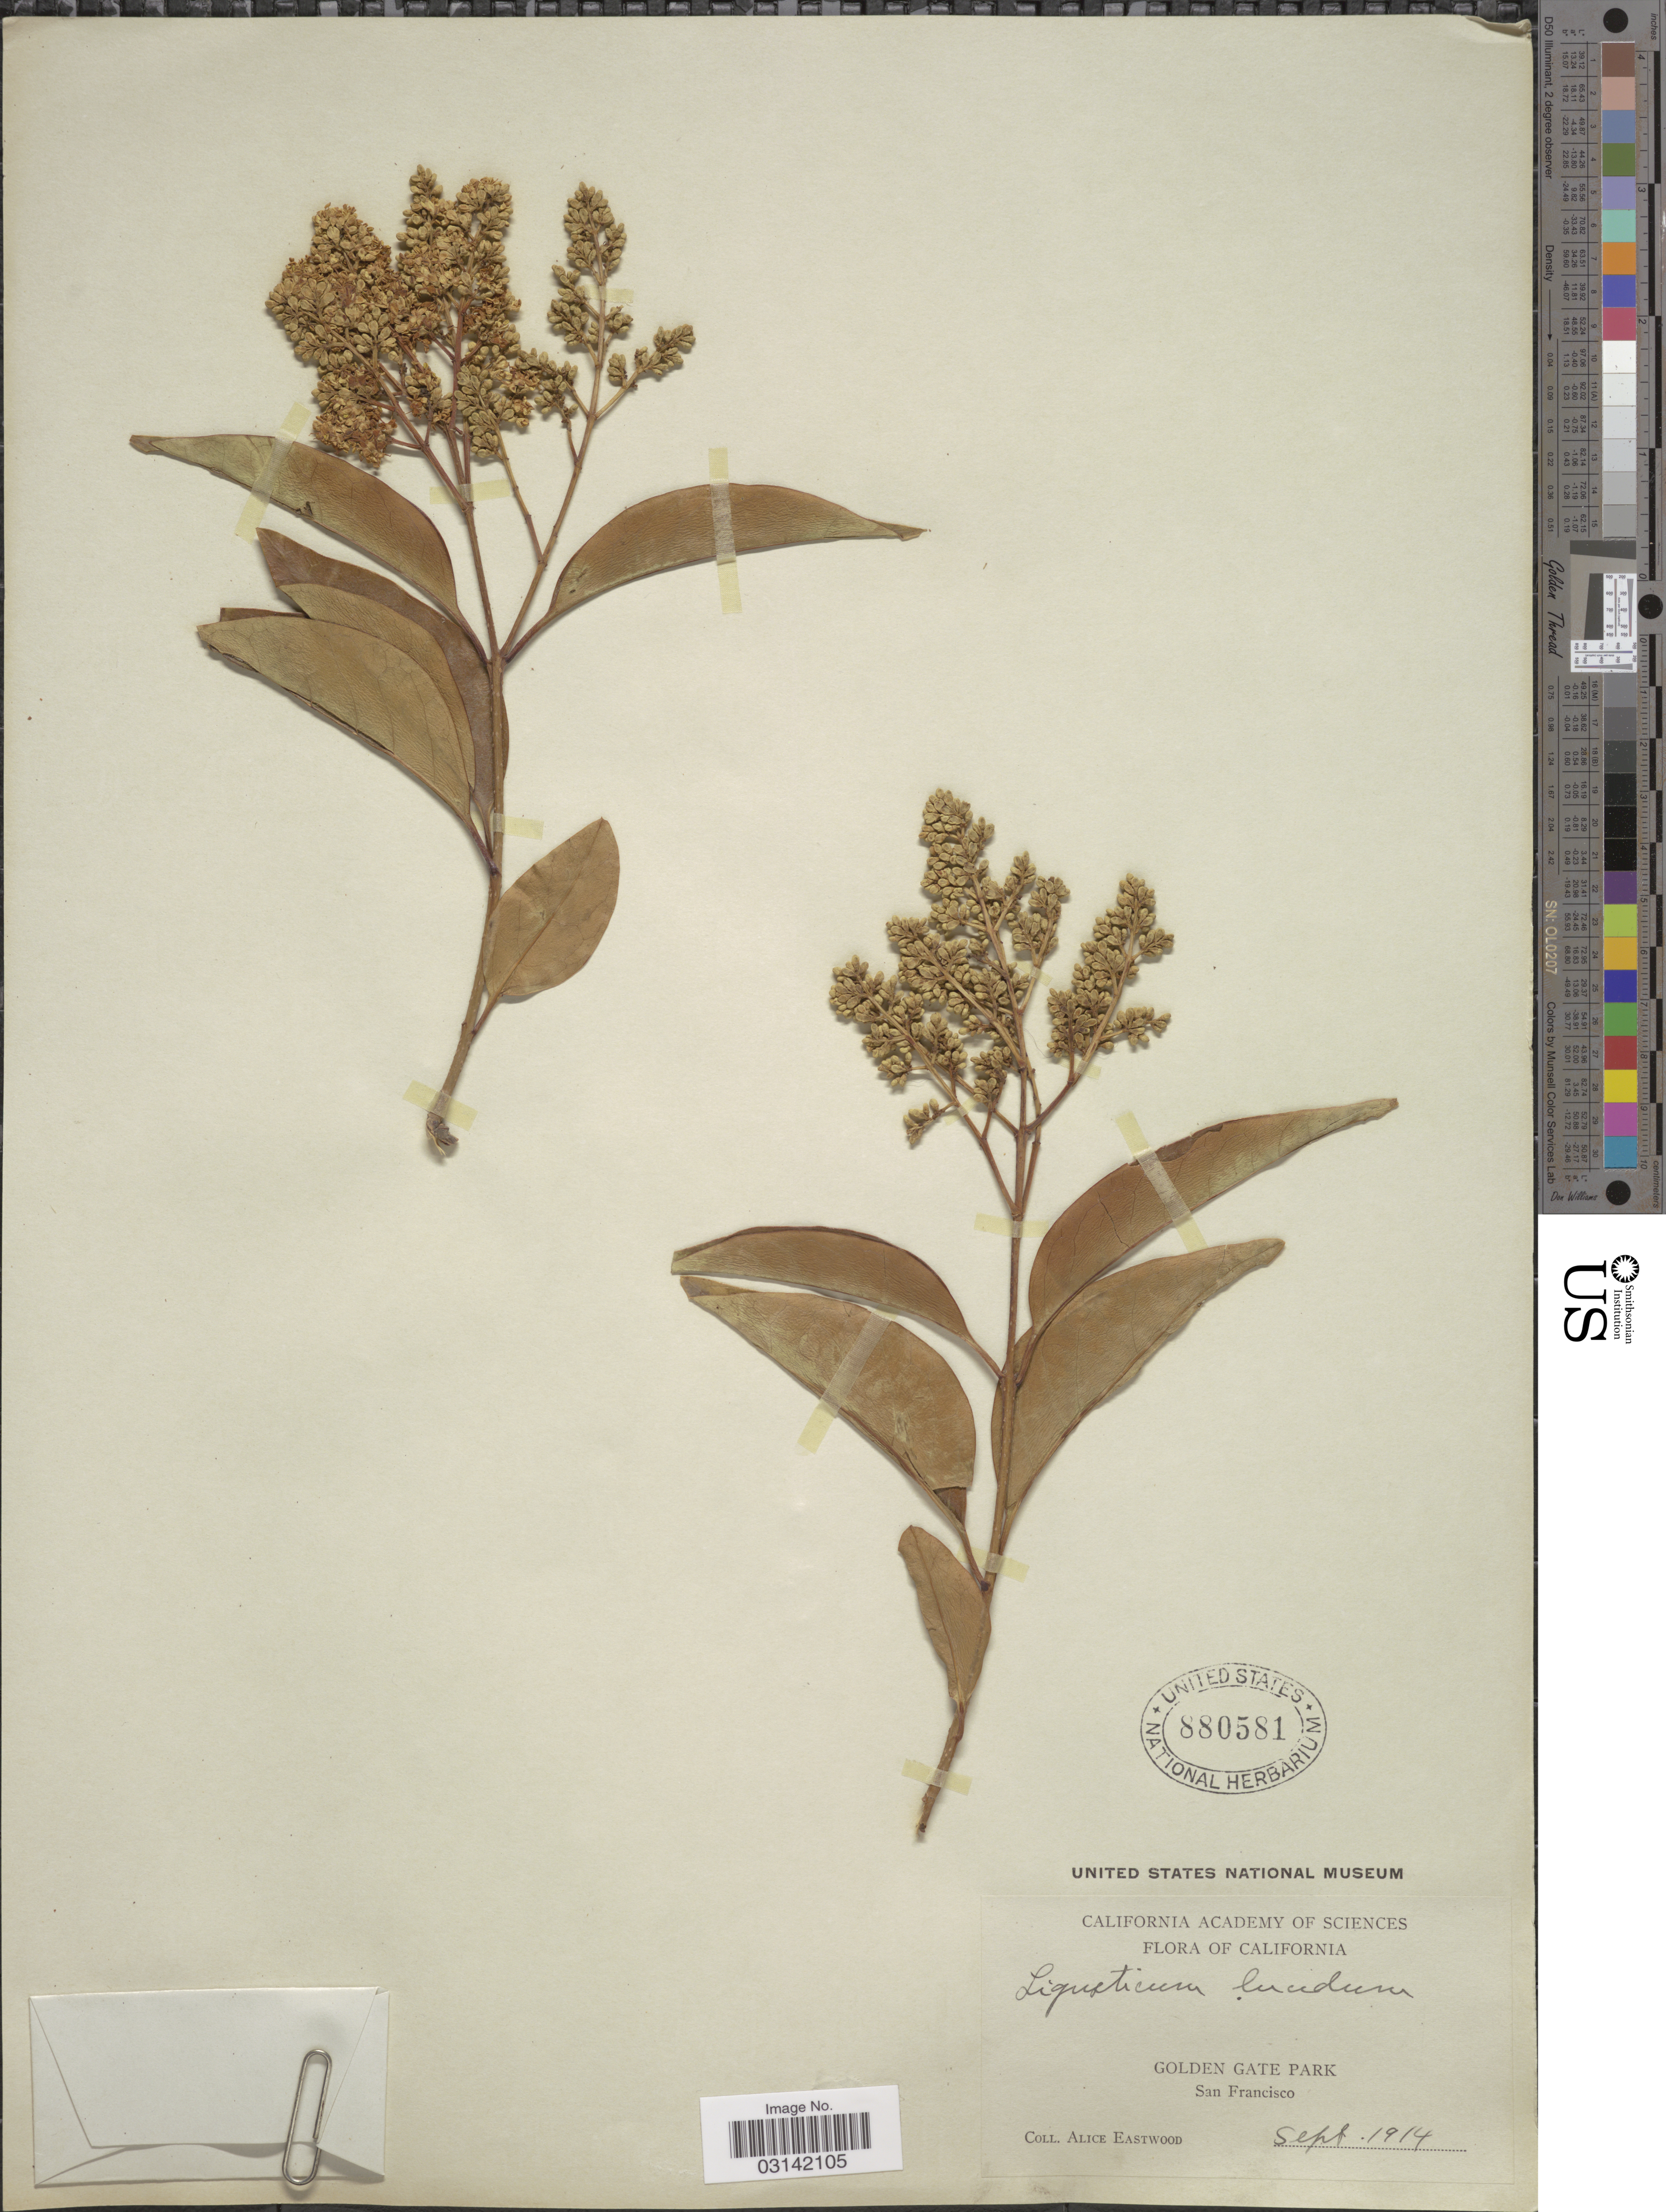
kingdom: Plantae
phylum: Tracheophyta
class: Magnoliopsida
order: Lamiales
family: Oleaceae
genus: Ligustrum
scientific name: Ligustrum lucidum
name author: W.T. Aiton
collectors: A. Eastwood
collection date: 1914-09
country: United States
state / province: California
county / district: San Francisco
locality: Golden Gate Park, San Francisco.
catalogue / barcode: US 880581